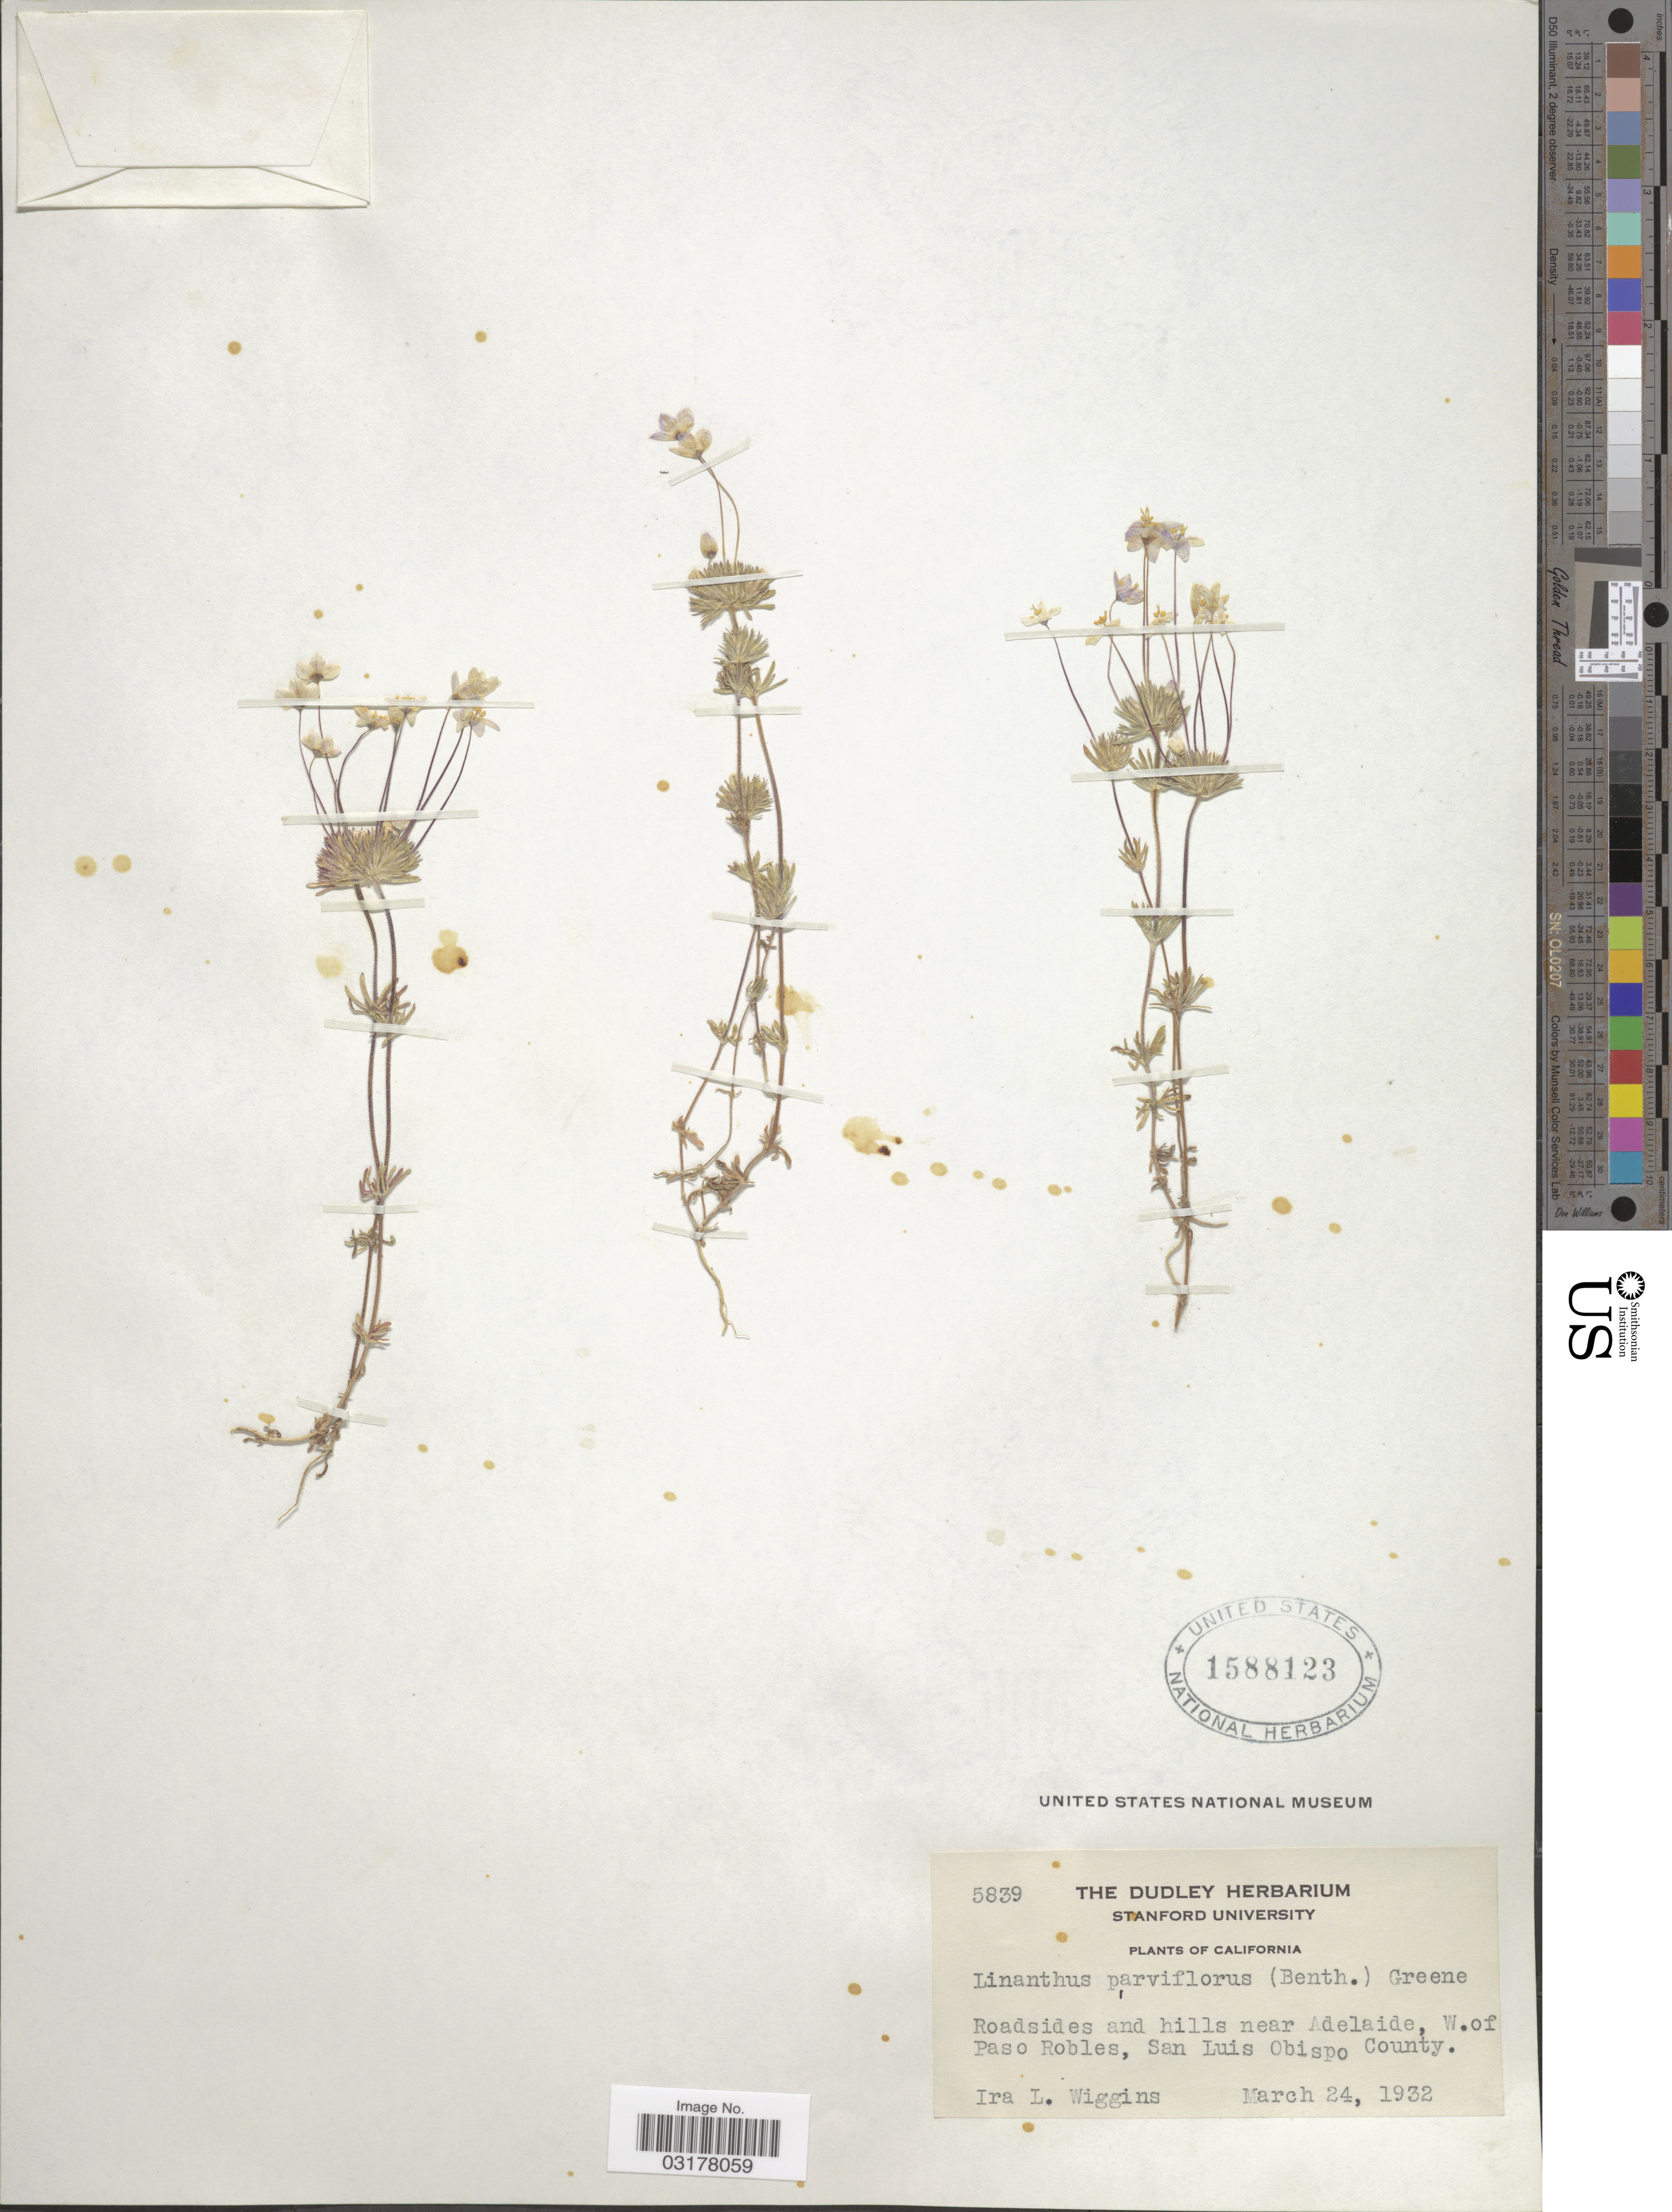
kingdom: Plantae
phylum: Tracheophyta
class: Magnoliopsida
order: Ericales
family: Polemoniaceae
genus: Leptosiphon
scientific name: Leptosiphon parviflorus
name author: Benth.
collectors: I. L. Wiggins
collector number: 5839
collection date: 1932-03-24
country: United States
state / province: California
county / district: San Luis Obispo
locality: Roadsides and hills near Adelaide, W. of Paso Robles, San Luis Obispo County.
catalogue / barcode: US 1588123